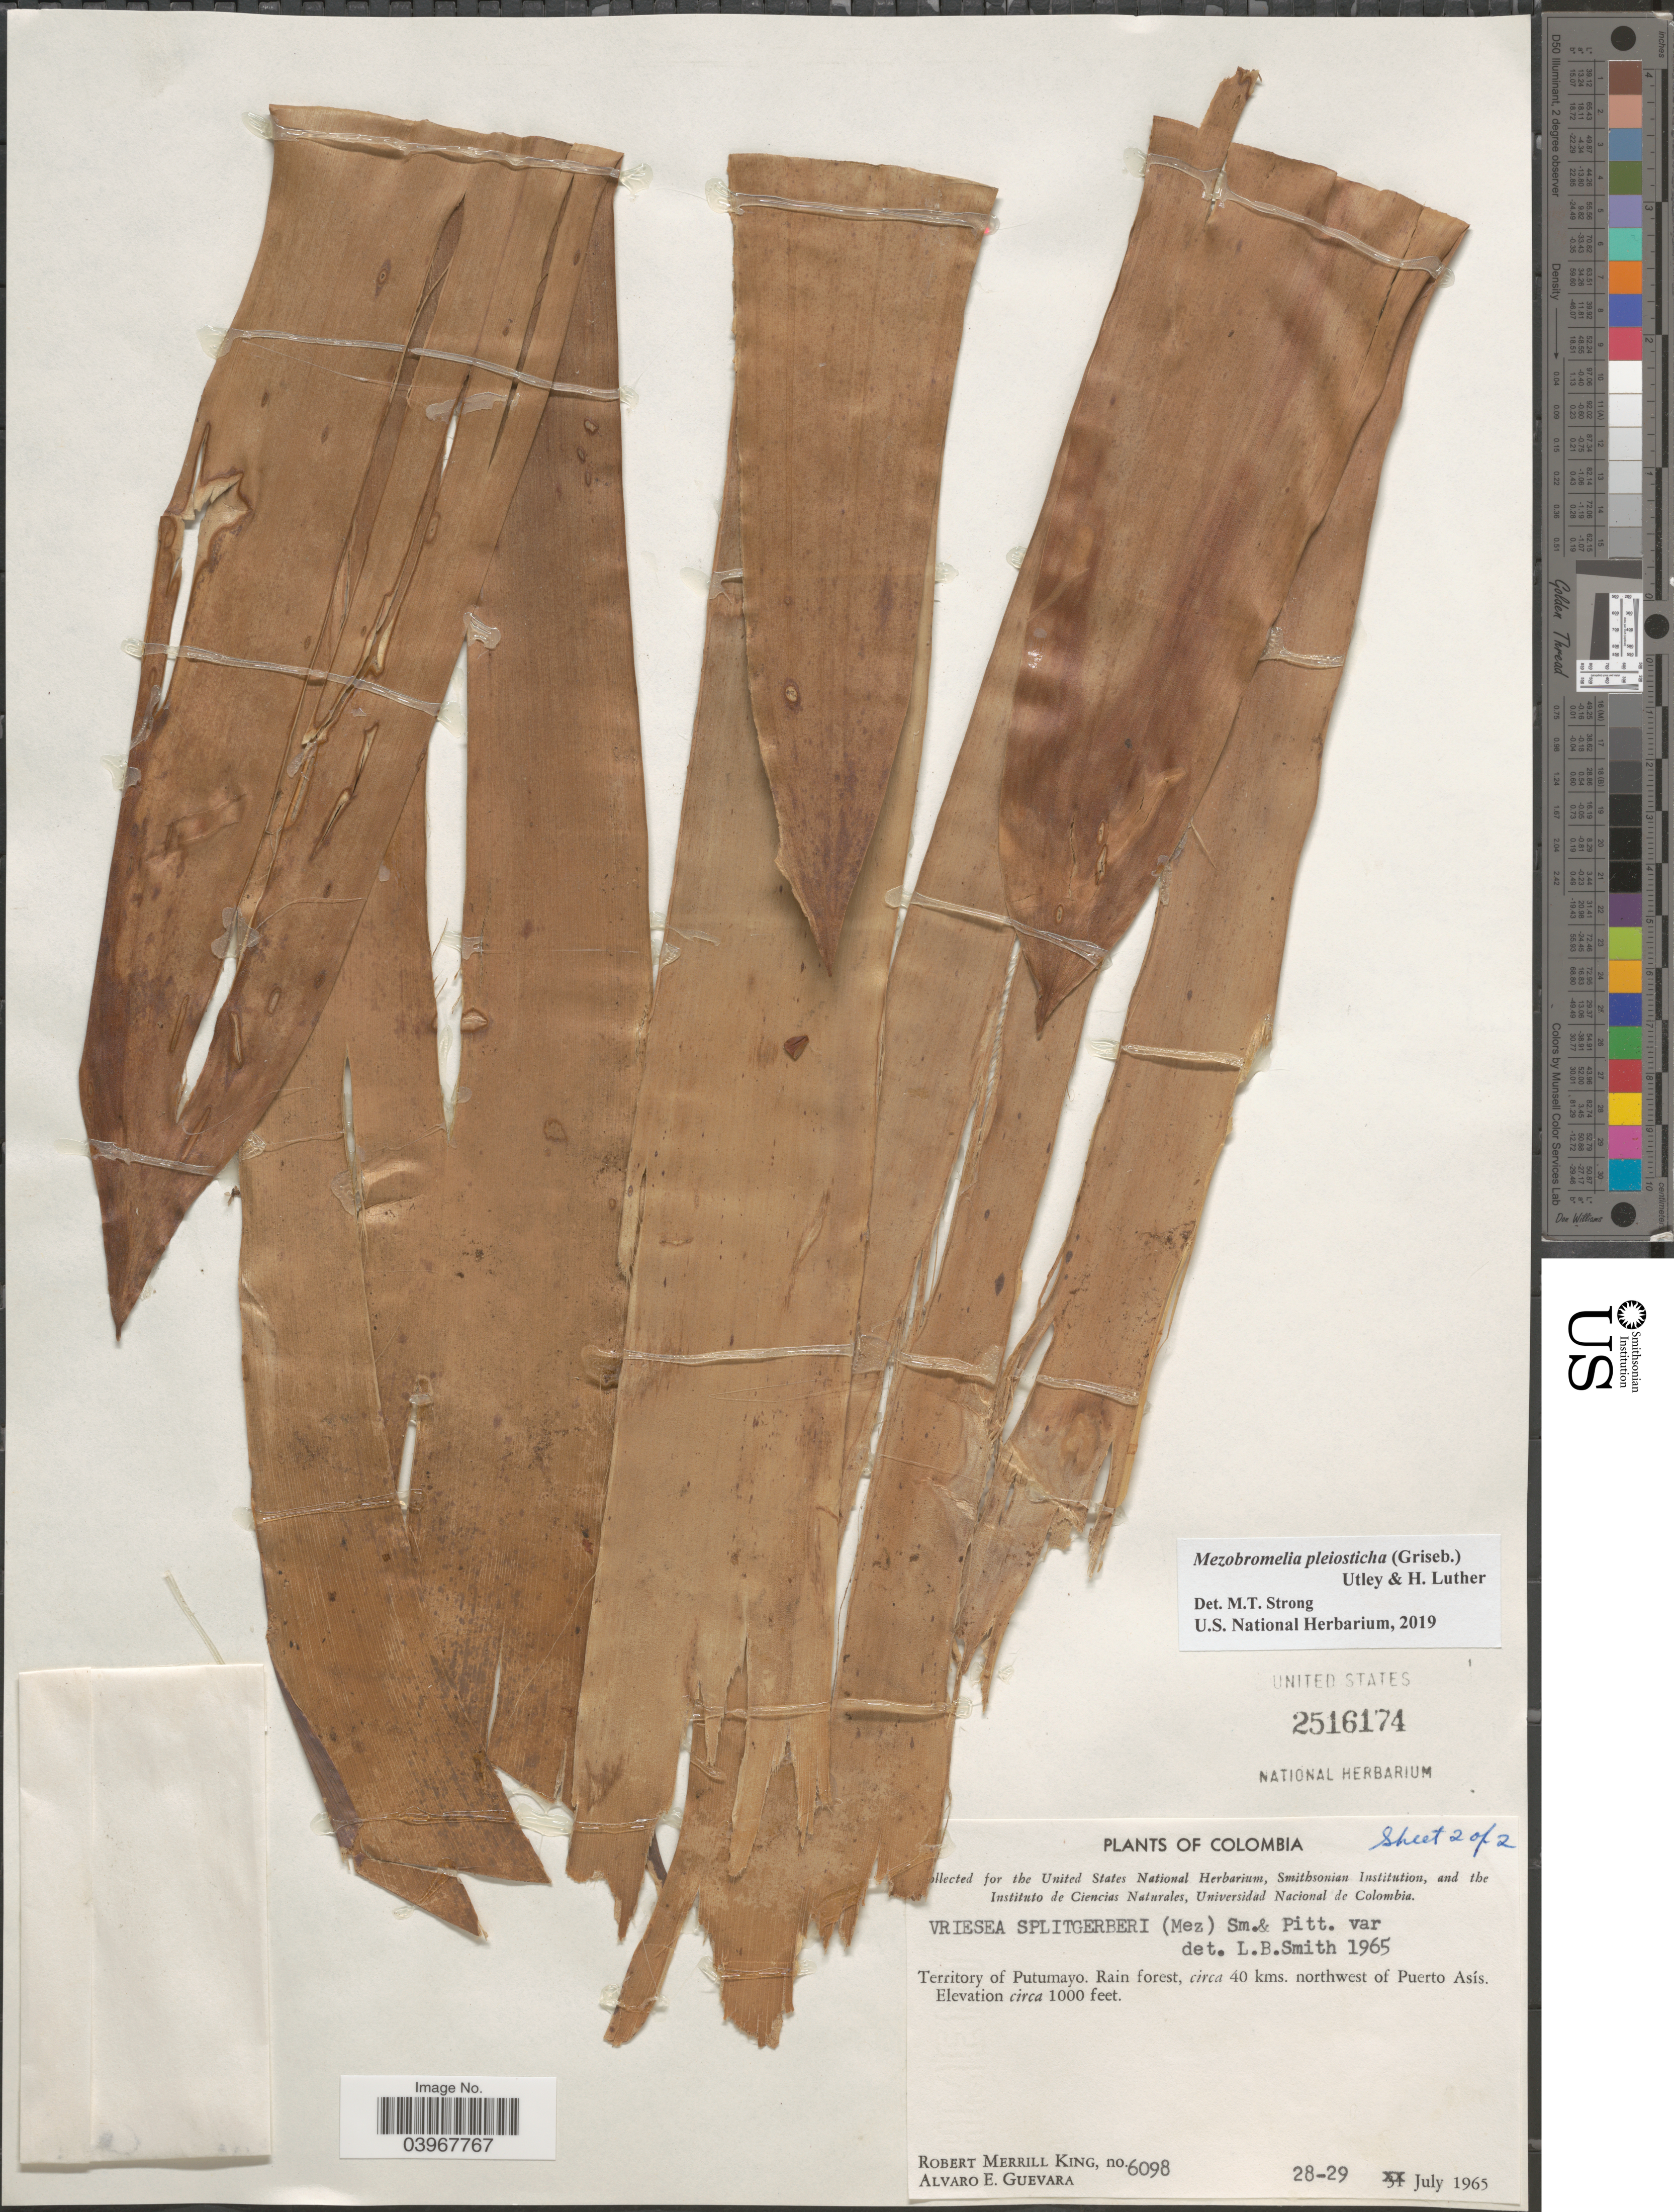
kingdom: Plantae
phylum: Tracheophyta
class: Liliopsida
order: Poales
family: Bromeliaceae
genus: Mezobromelia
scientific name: Mezobromelia pleiosticha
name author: (Griseb.) Utley & H. Luther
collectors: R. M. King & A. E. Guevara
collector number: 6098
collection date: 1965-07-28/1965-07-29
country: Colombia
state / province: Putumayo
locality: Territory of Putumayo, Rain forest, circa 40 kms. northwest of Puerto Asís.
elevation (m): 305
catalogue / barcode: US 2516174